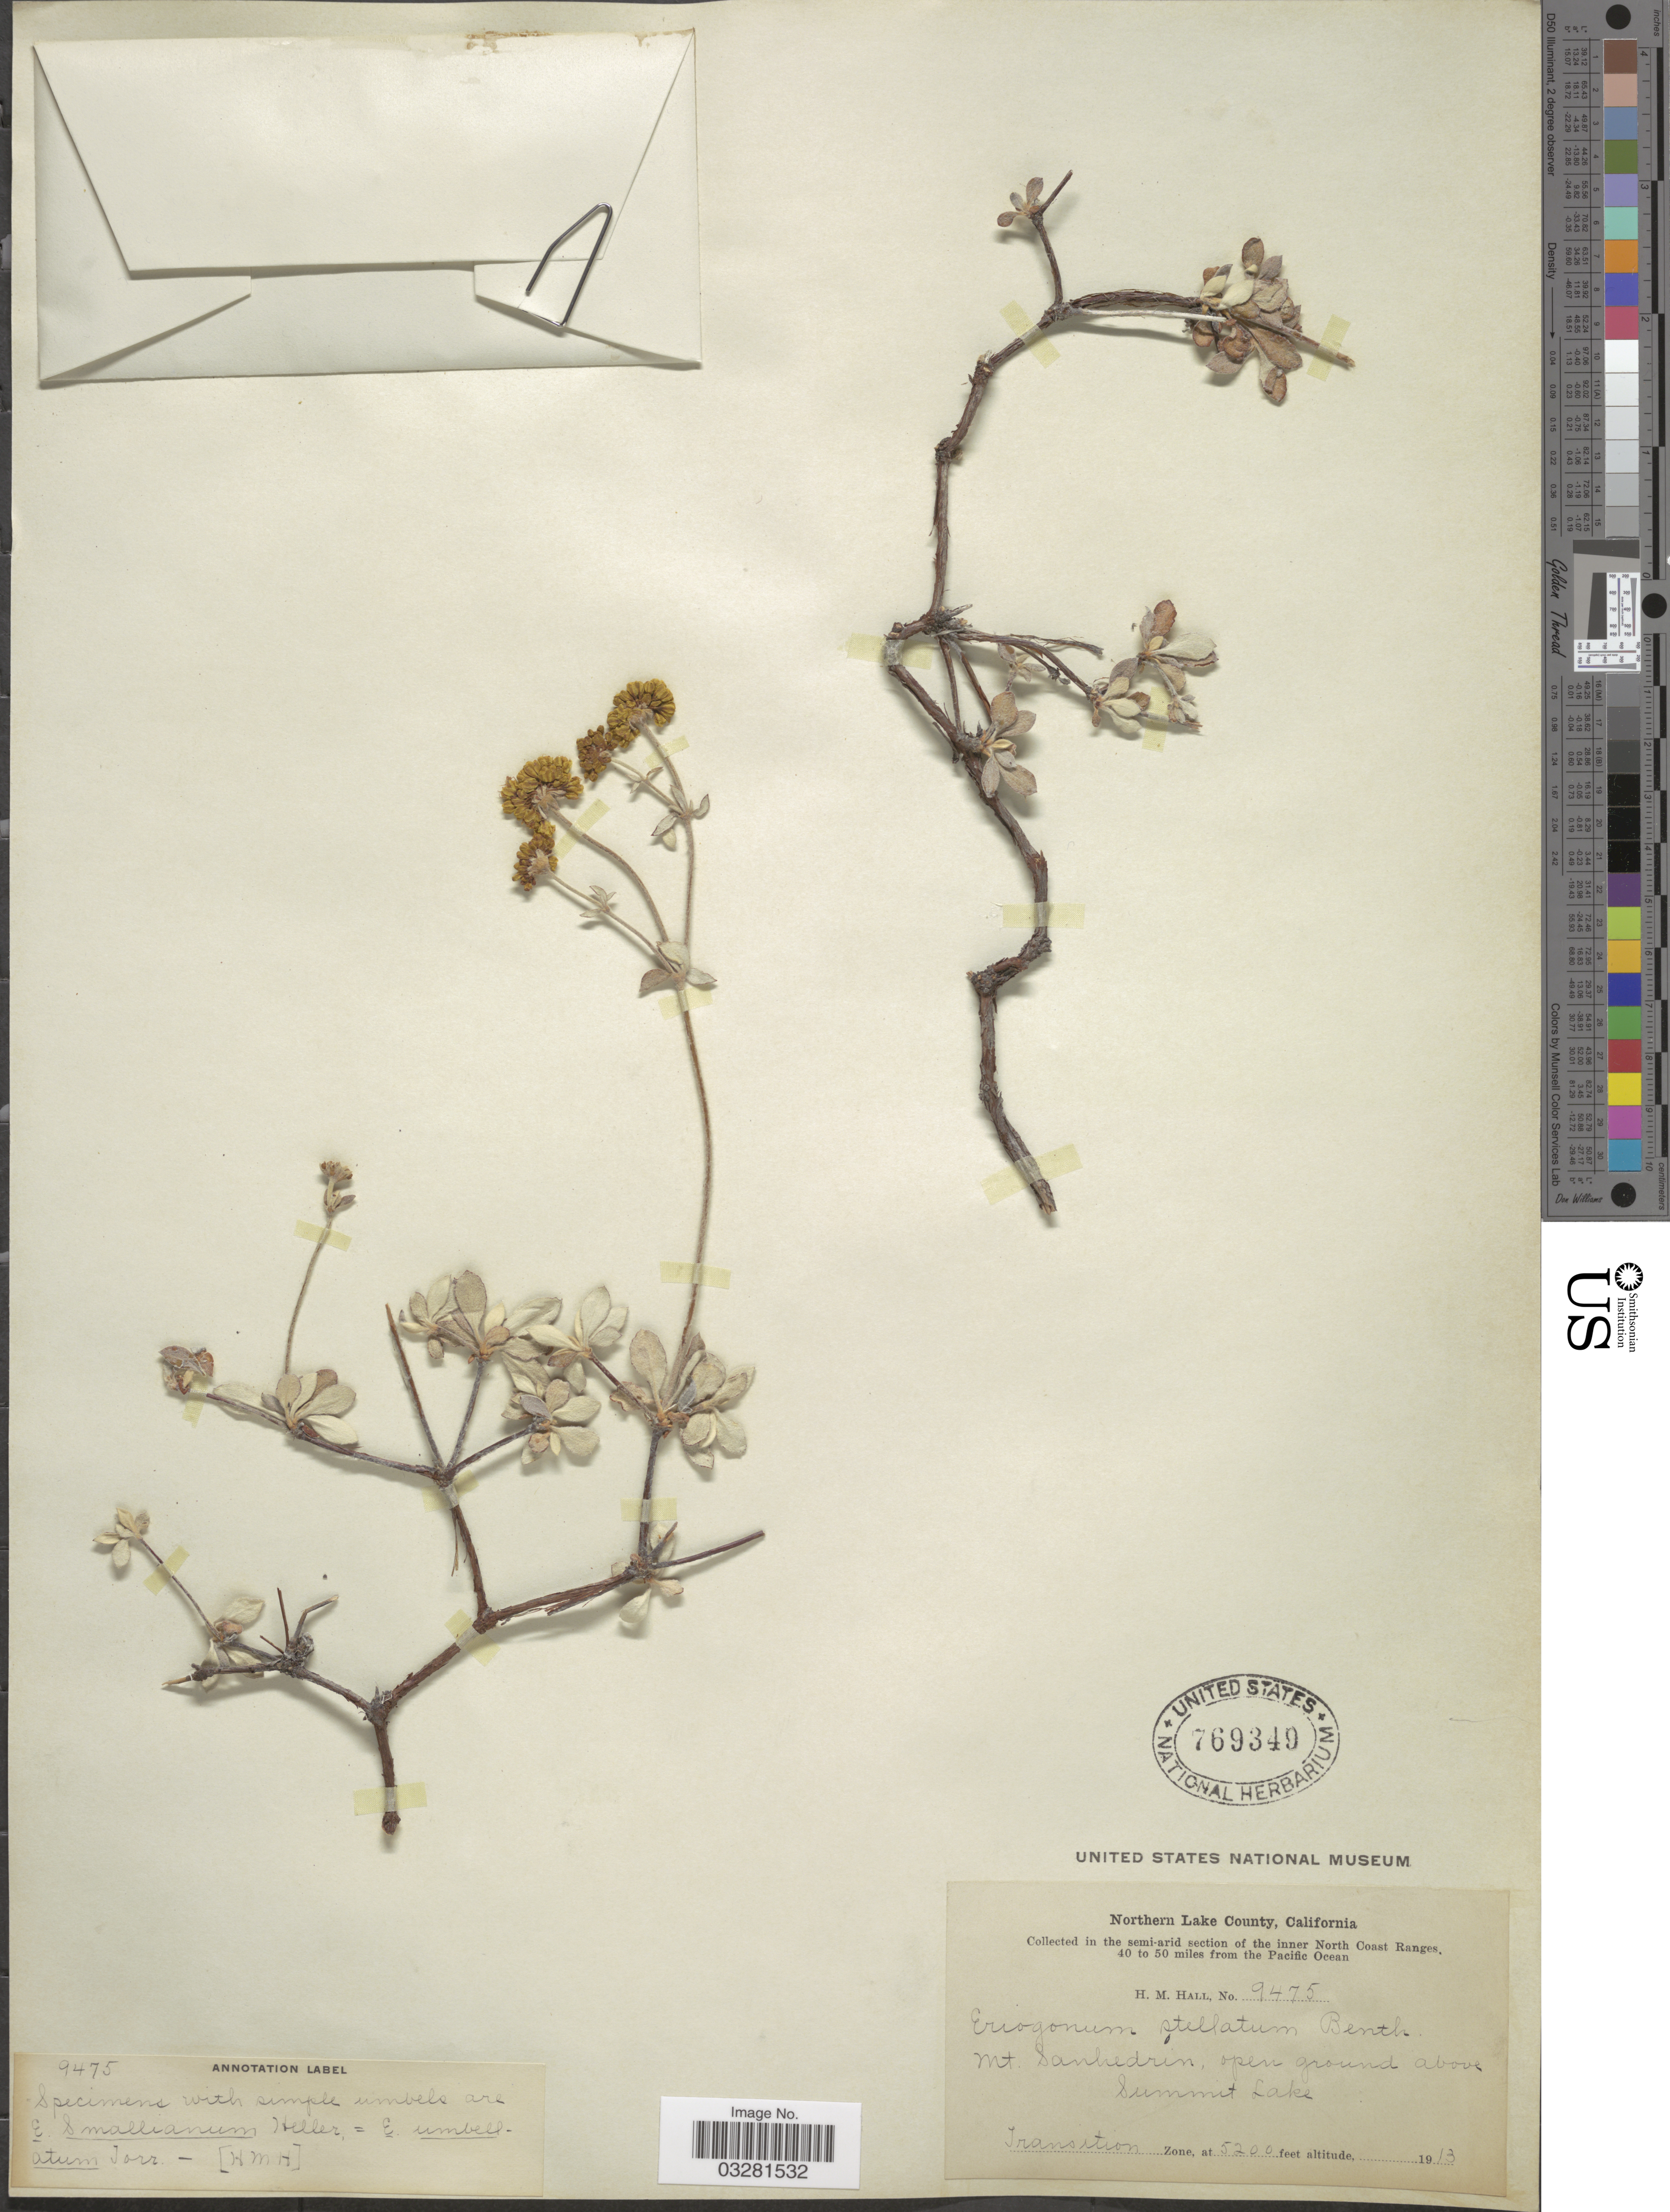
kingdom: Plantae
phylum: Tracheophyta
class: Magnoliopsida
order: Caryophyllales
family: Polygonaceae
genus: Eriogonum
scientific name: Eriogonum umbellatum var. bahiiforme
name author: (Torr. & A. Gray) Jeps.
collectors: H. M. Hall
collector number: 9475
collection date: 1913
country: United States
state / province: California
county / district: Lake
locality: Northern Lake County. Inner North Coast Ranges, 40 to 50 miles from the Pacific Ocean. Mt. Sanhedrin, open ground above Summit Lake.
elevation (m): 1585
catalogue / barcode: US 769349